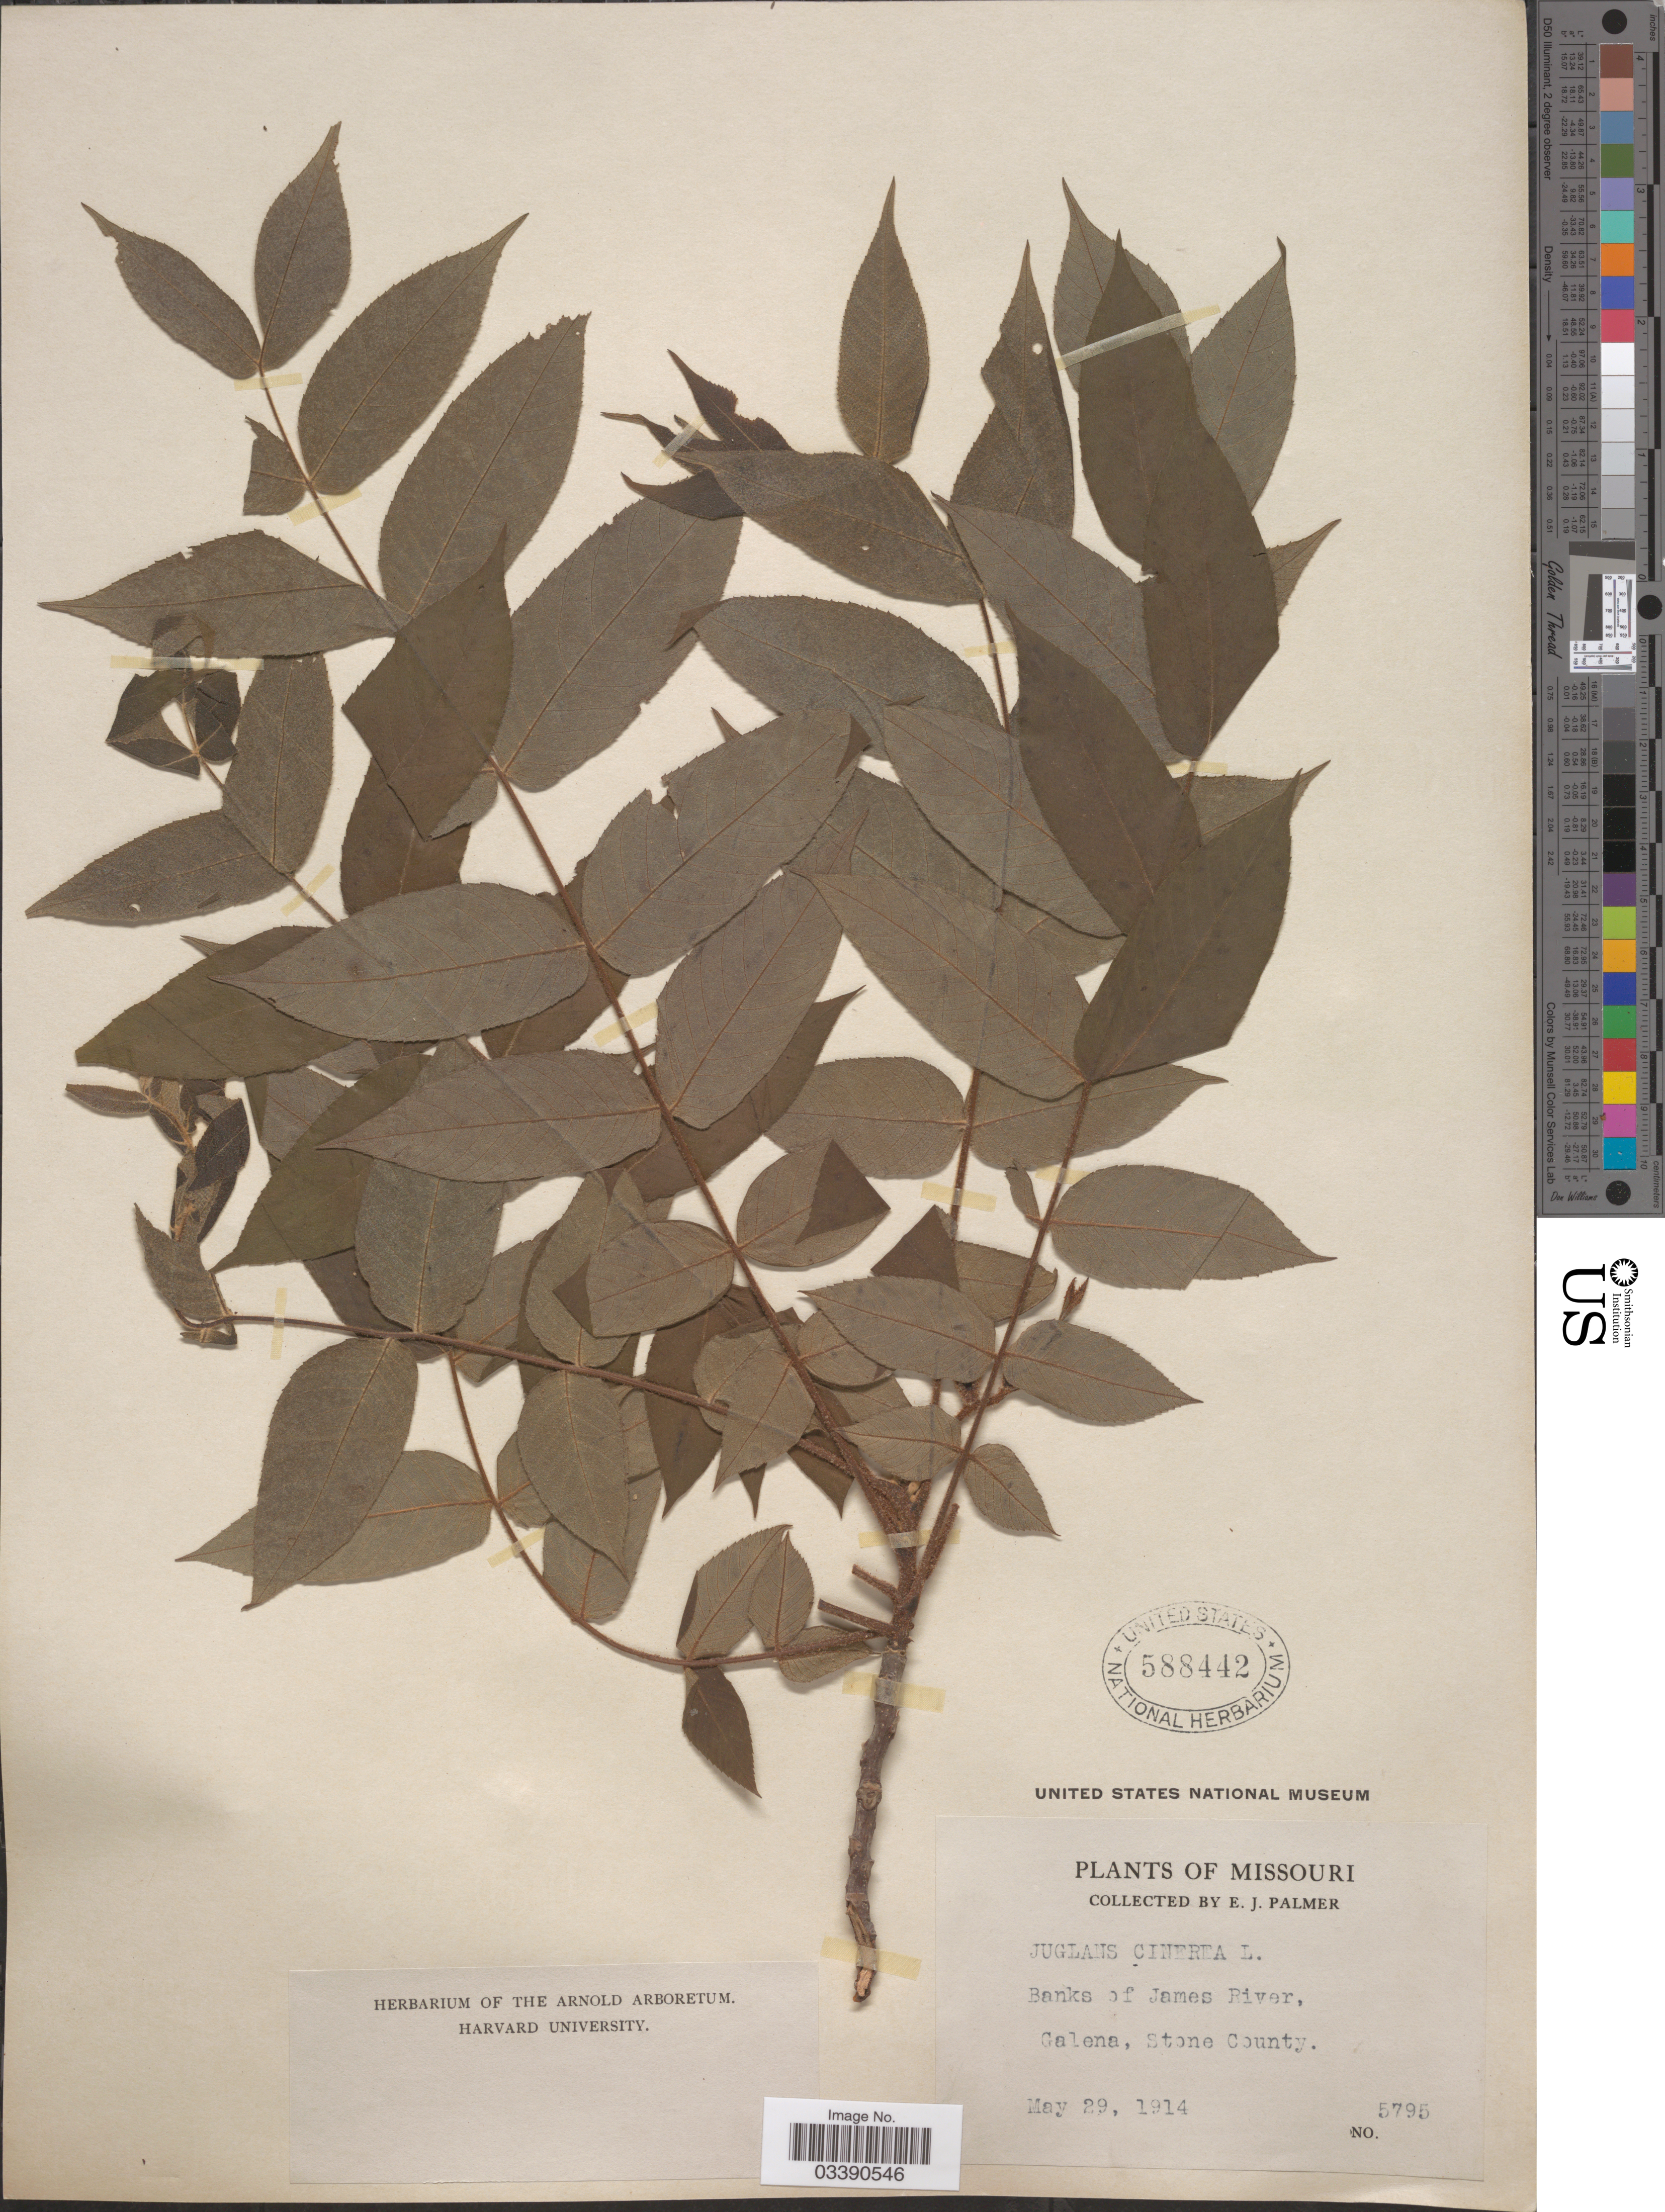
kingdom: Plantae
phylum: Tracheophyta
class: Magnoliopsida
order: Fagales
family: Juglandaceae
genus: Juglans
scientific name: Juglans cinerea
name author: L.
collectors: E. J. Palmer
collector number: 5795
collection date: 1914-05-29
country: United States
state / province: Missouri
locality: Banks of James River, Galena, Stone County.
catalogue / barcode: US 588442